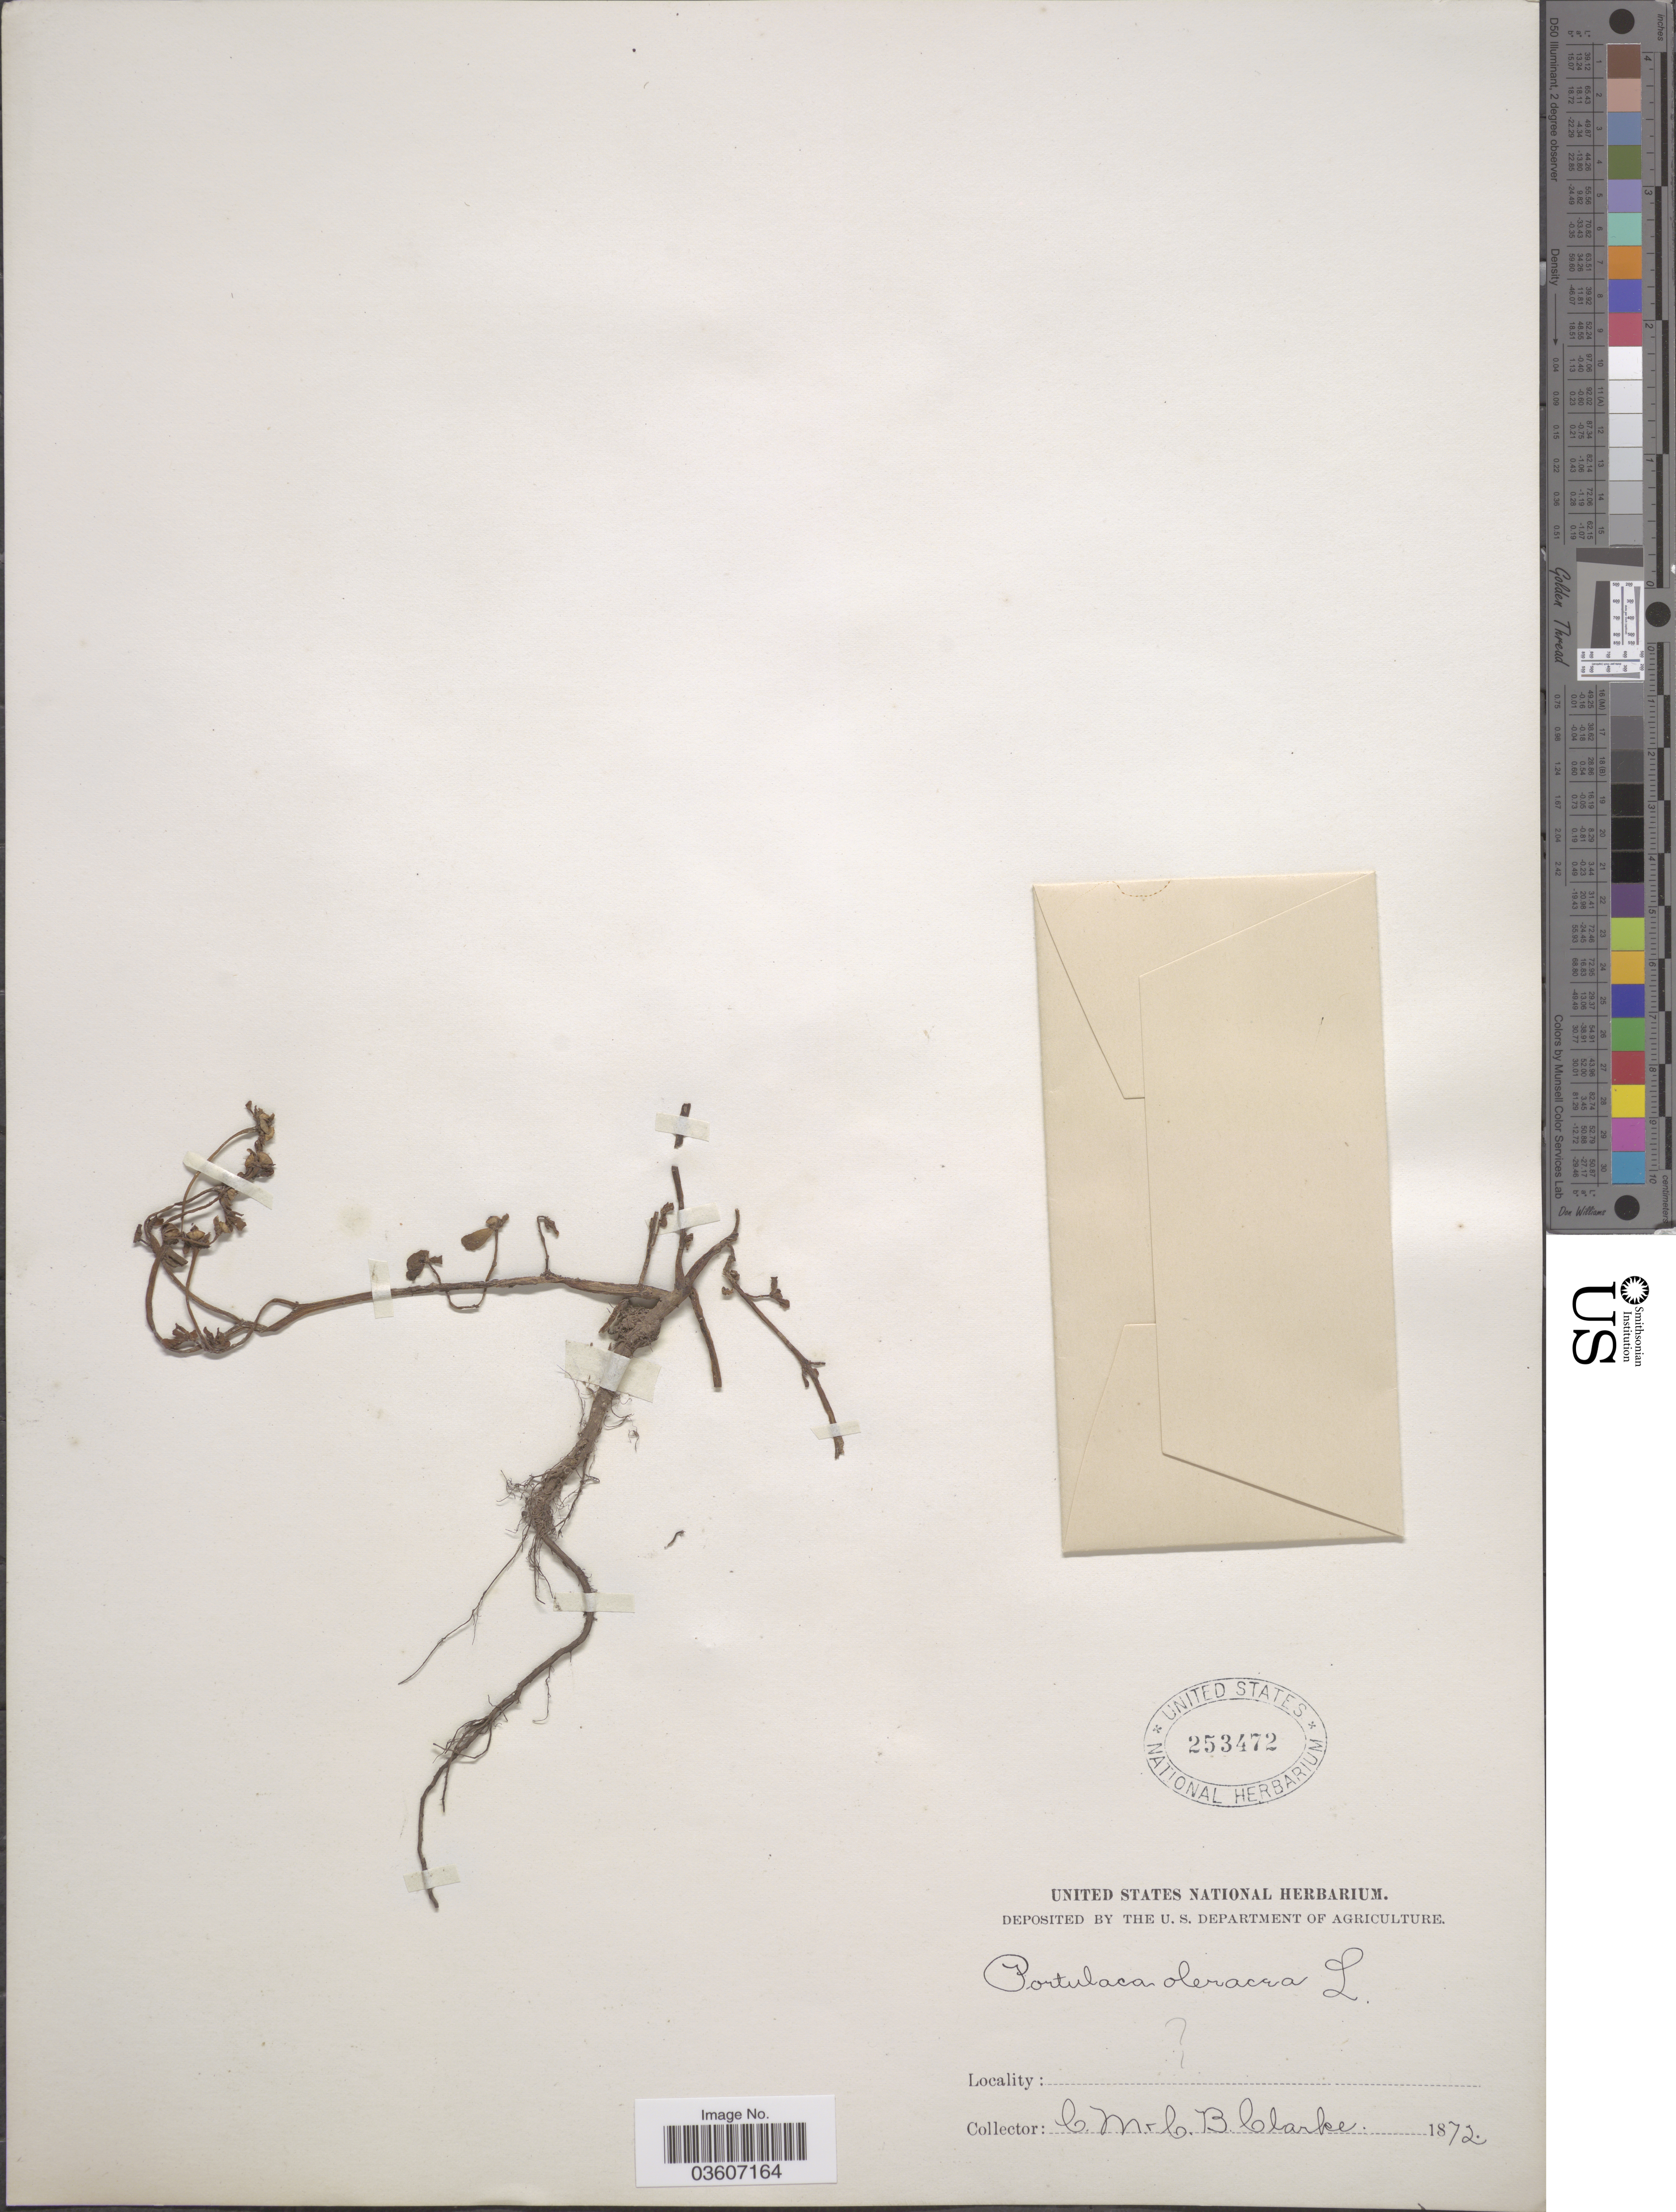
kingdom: Plantae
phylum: Tracheophyta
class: Magnoliopsida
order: Caryophyllales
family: Portulacaceae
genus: Portulaca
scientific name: Portulaca oleracea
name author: L.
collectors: C. Clarke & C. B. Clarke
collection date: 1872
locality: Label without locality (probably India or Bangladesh, where Clarke collected in 1872)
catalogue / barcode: US 253472